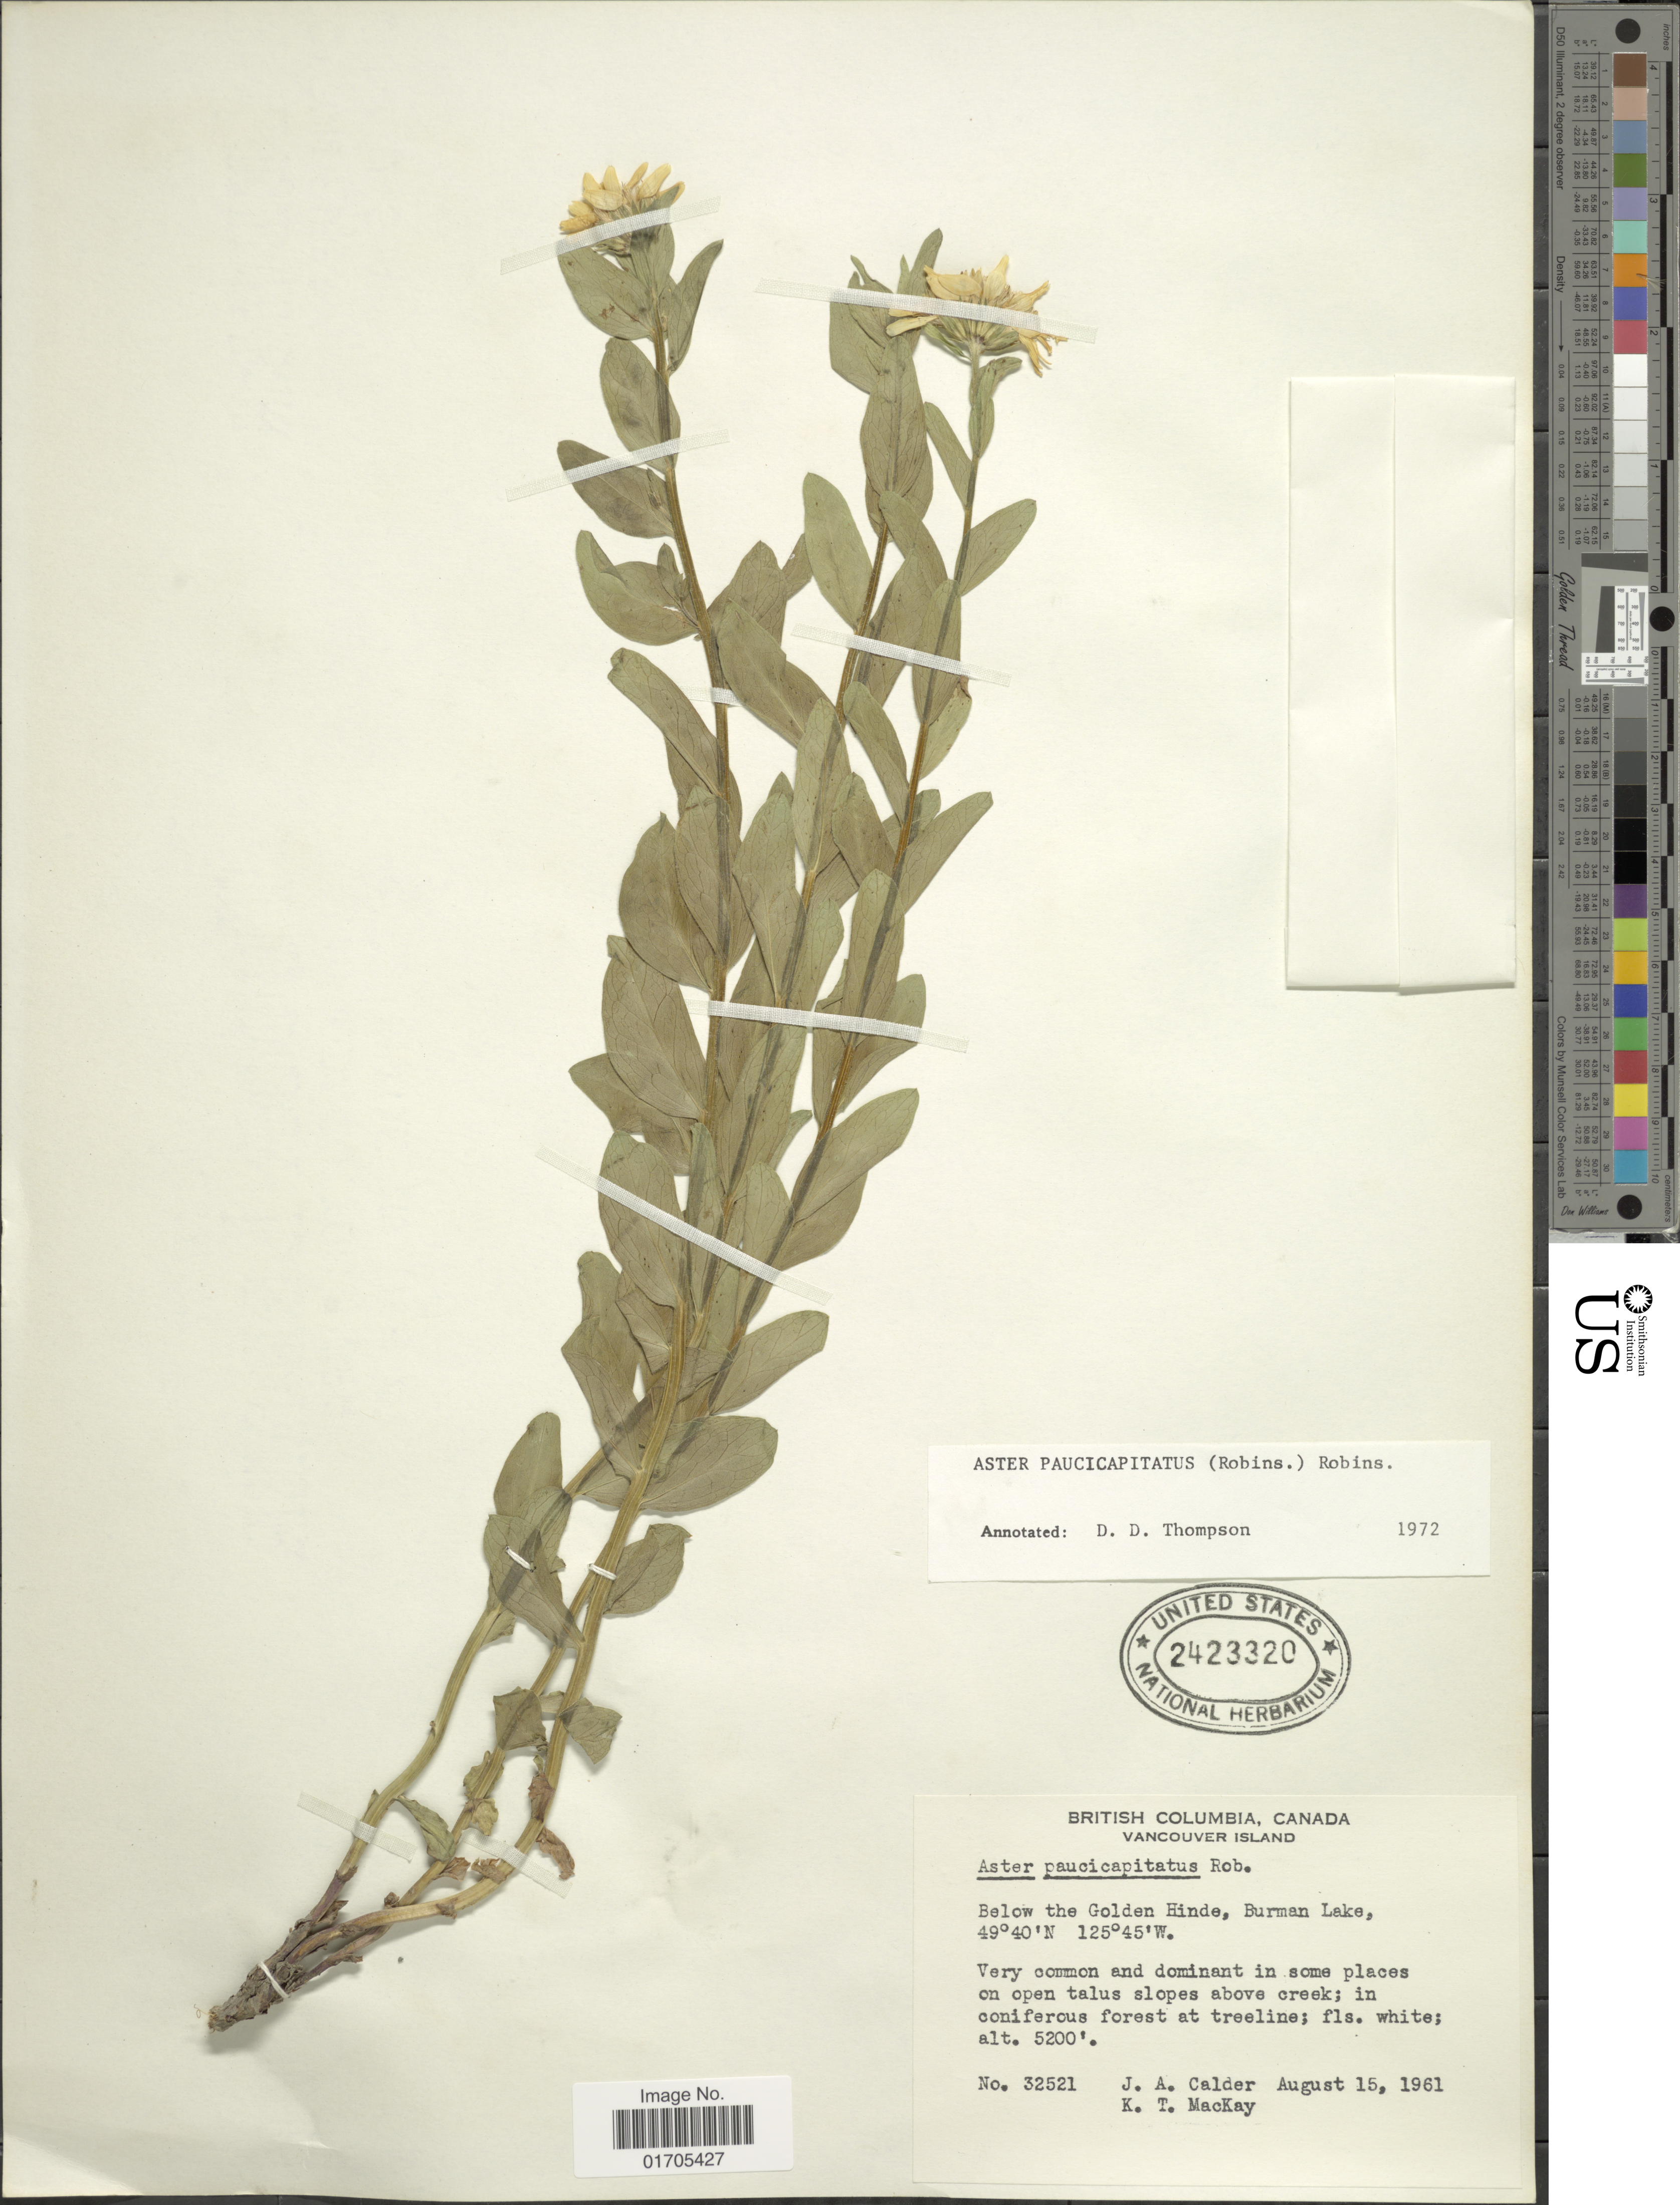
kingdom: Plantae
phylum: Tracheophyta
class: Magnoliopsida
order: Asterales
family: Asteraceae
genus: Eucephalus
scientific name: Eucephalus paucicapitatus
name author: (B.L. Rob.) Greene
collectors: J. A. Calder & K. T. Mackay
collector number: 32521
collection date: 1961-08-15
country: Canada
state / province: British Columbia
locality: British Columbia, Canada. Vancouver Island. Below the Golden Hinde, Burman Lake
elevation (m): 1585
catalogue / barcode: US 2423320